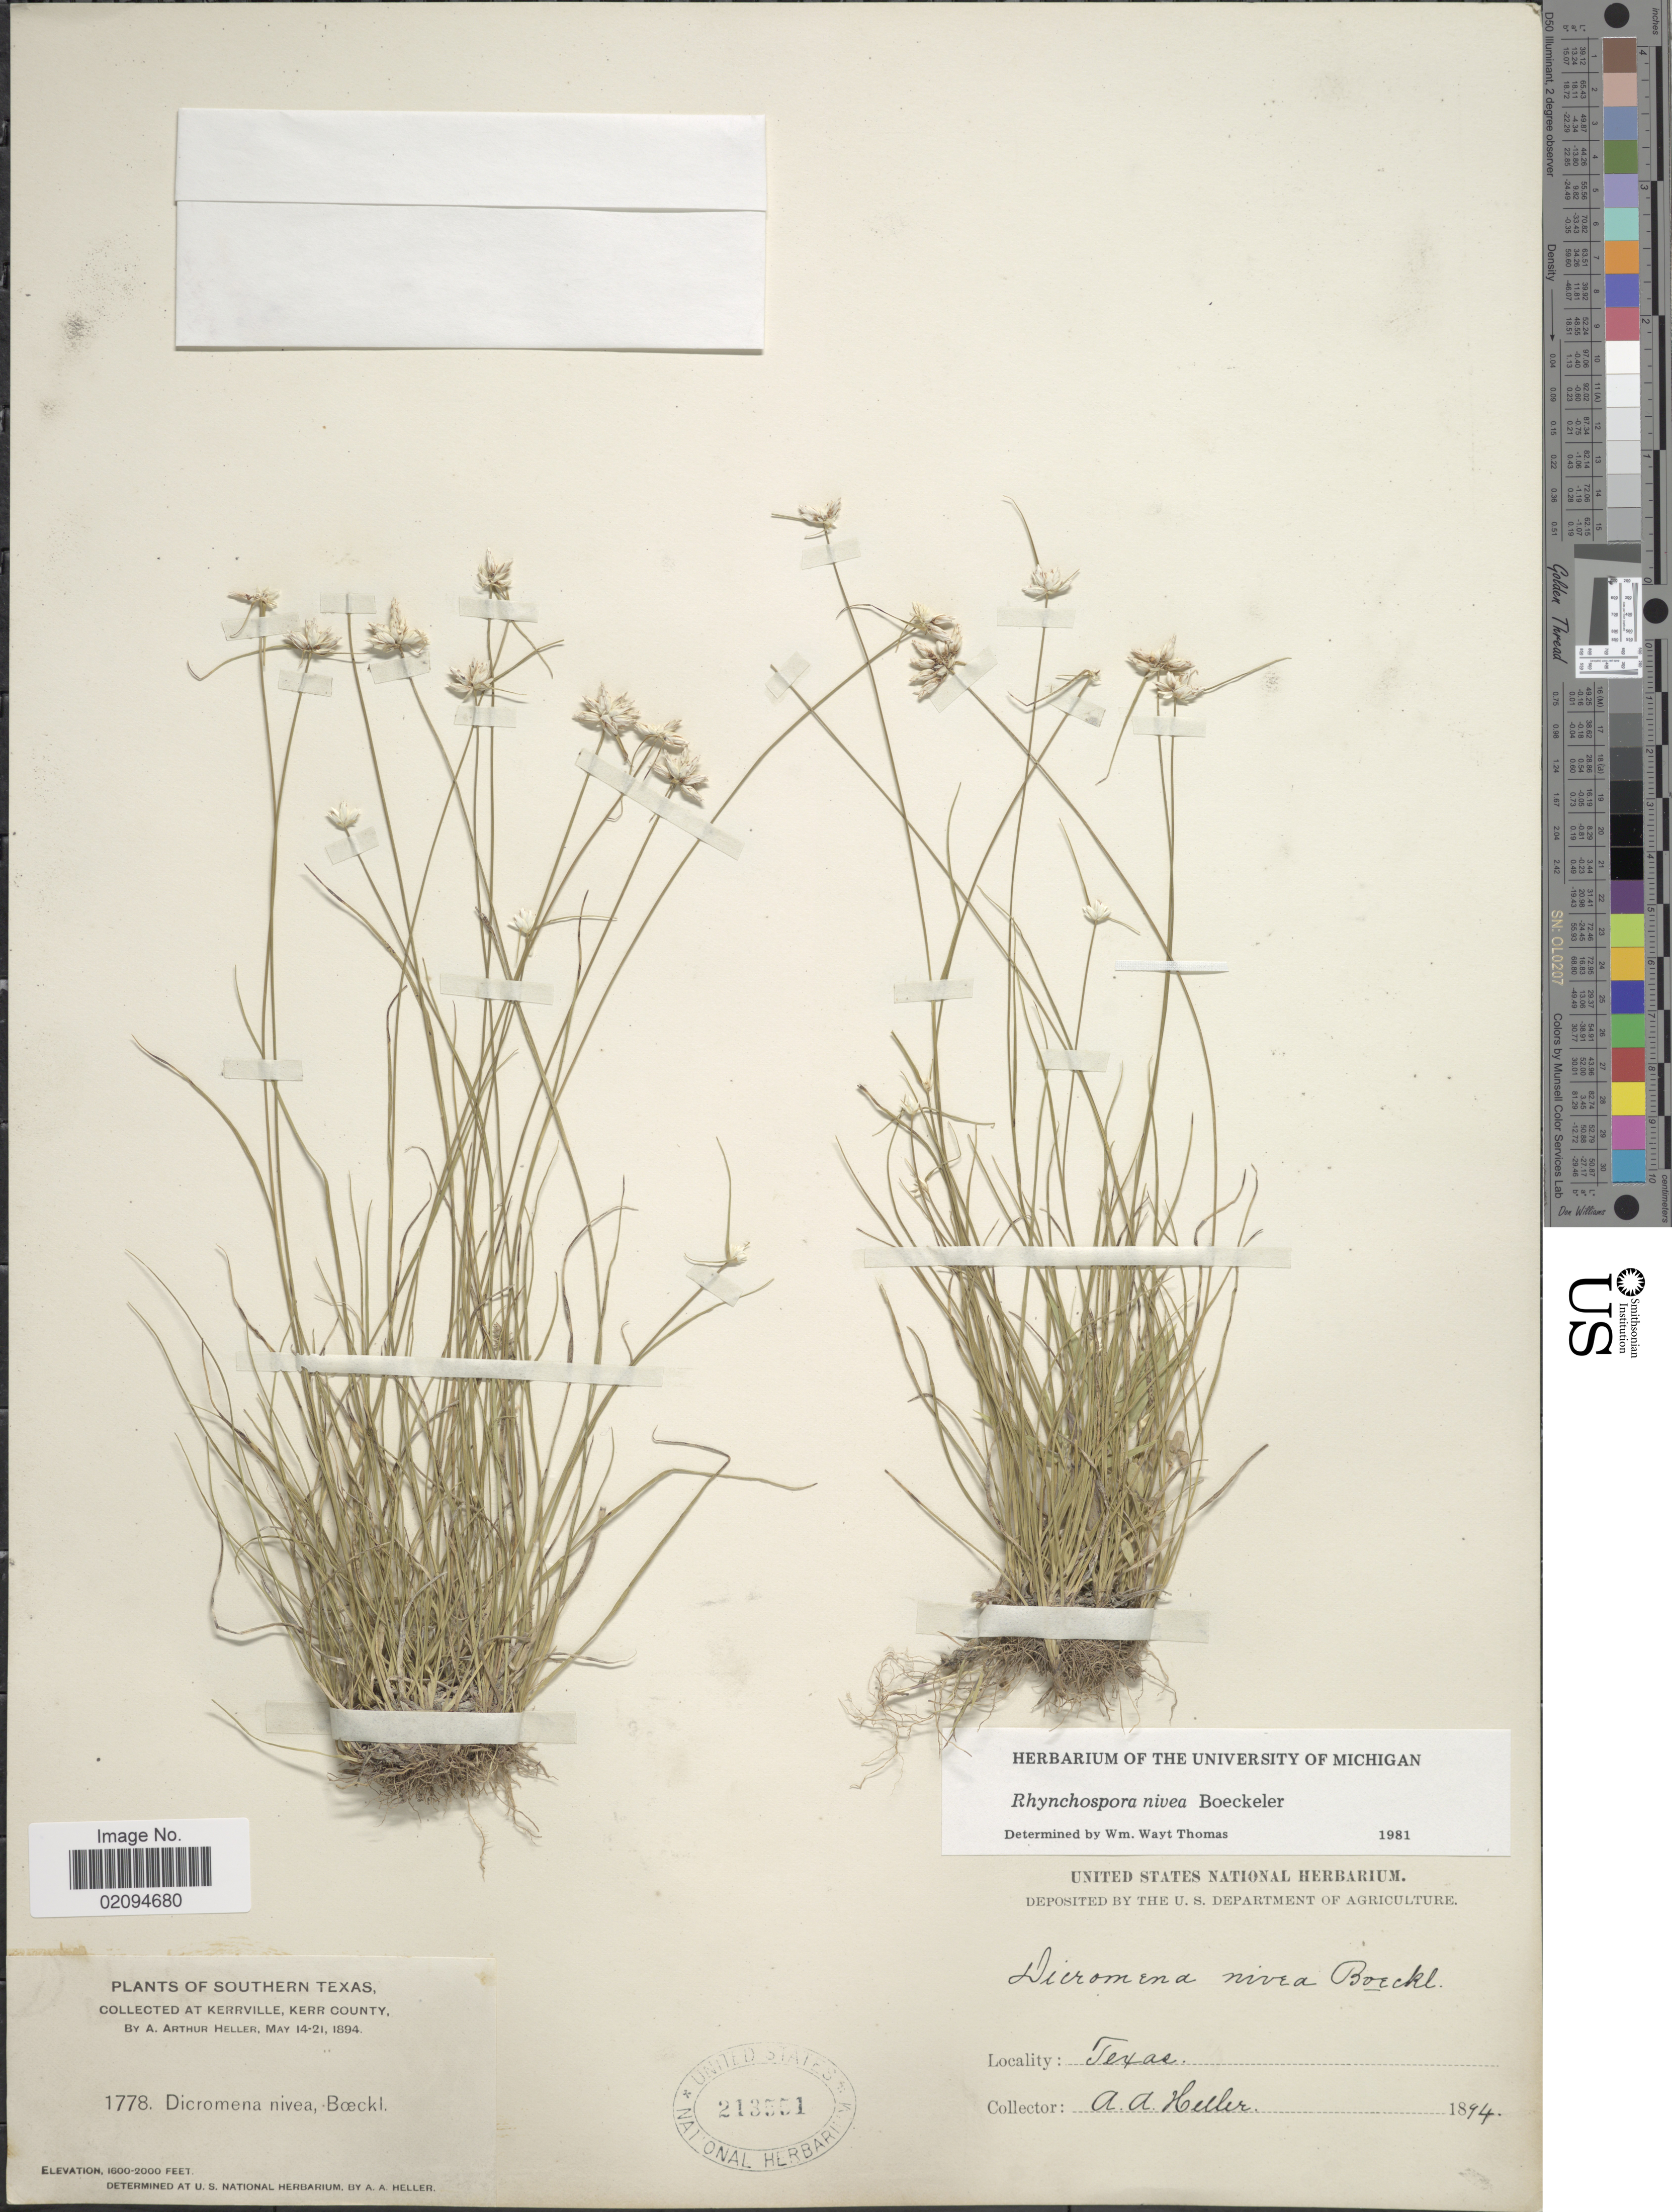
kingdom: Plantae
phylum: Tracheophyta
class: Liliopsida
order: Poales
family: Cyperaceae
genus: Rhynchospora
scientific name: Rhynchospora nivea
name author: Boeckeler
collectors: A. A. Heller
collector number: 1778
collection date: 1894-05-14/1894-05-21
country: United States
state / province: Texas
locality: Southern Texas, At Kerrville, Kerr County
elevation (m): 488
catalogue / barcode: US 213551